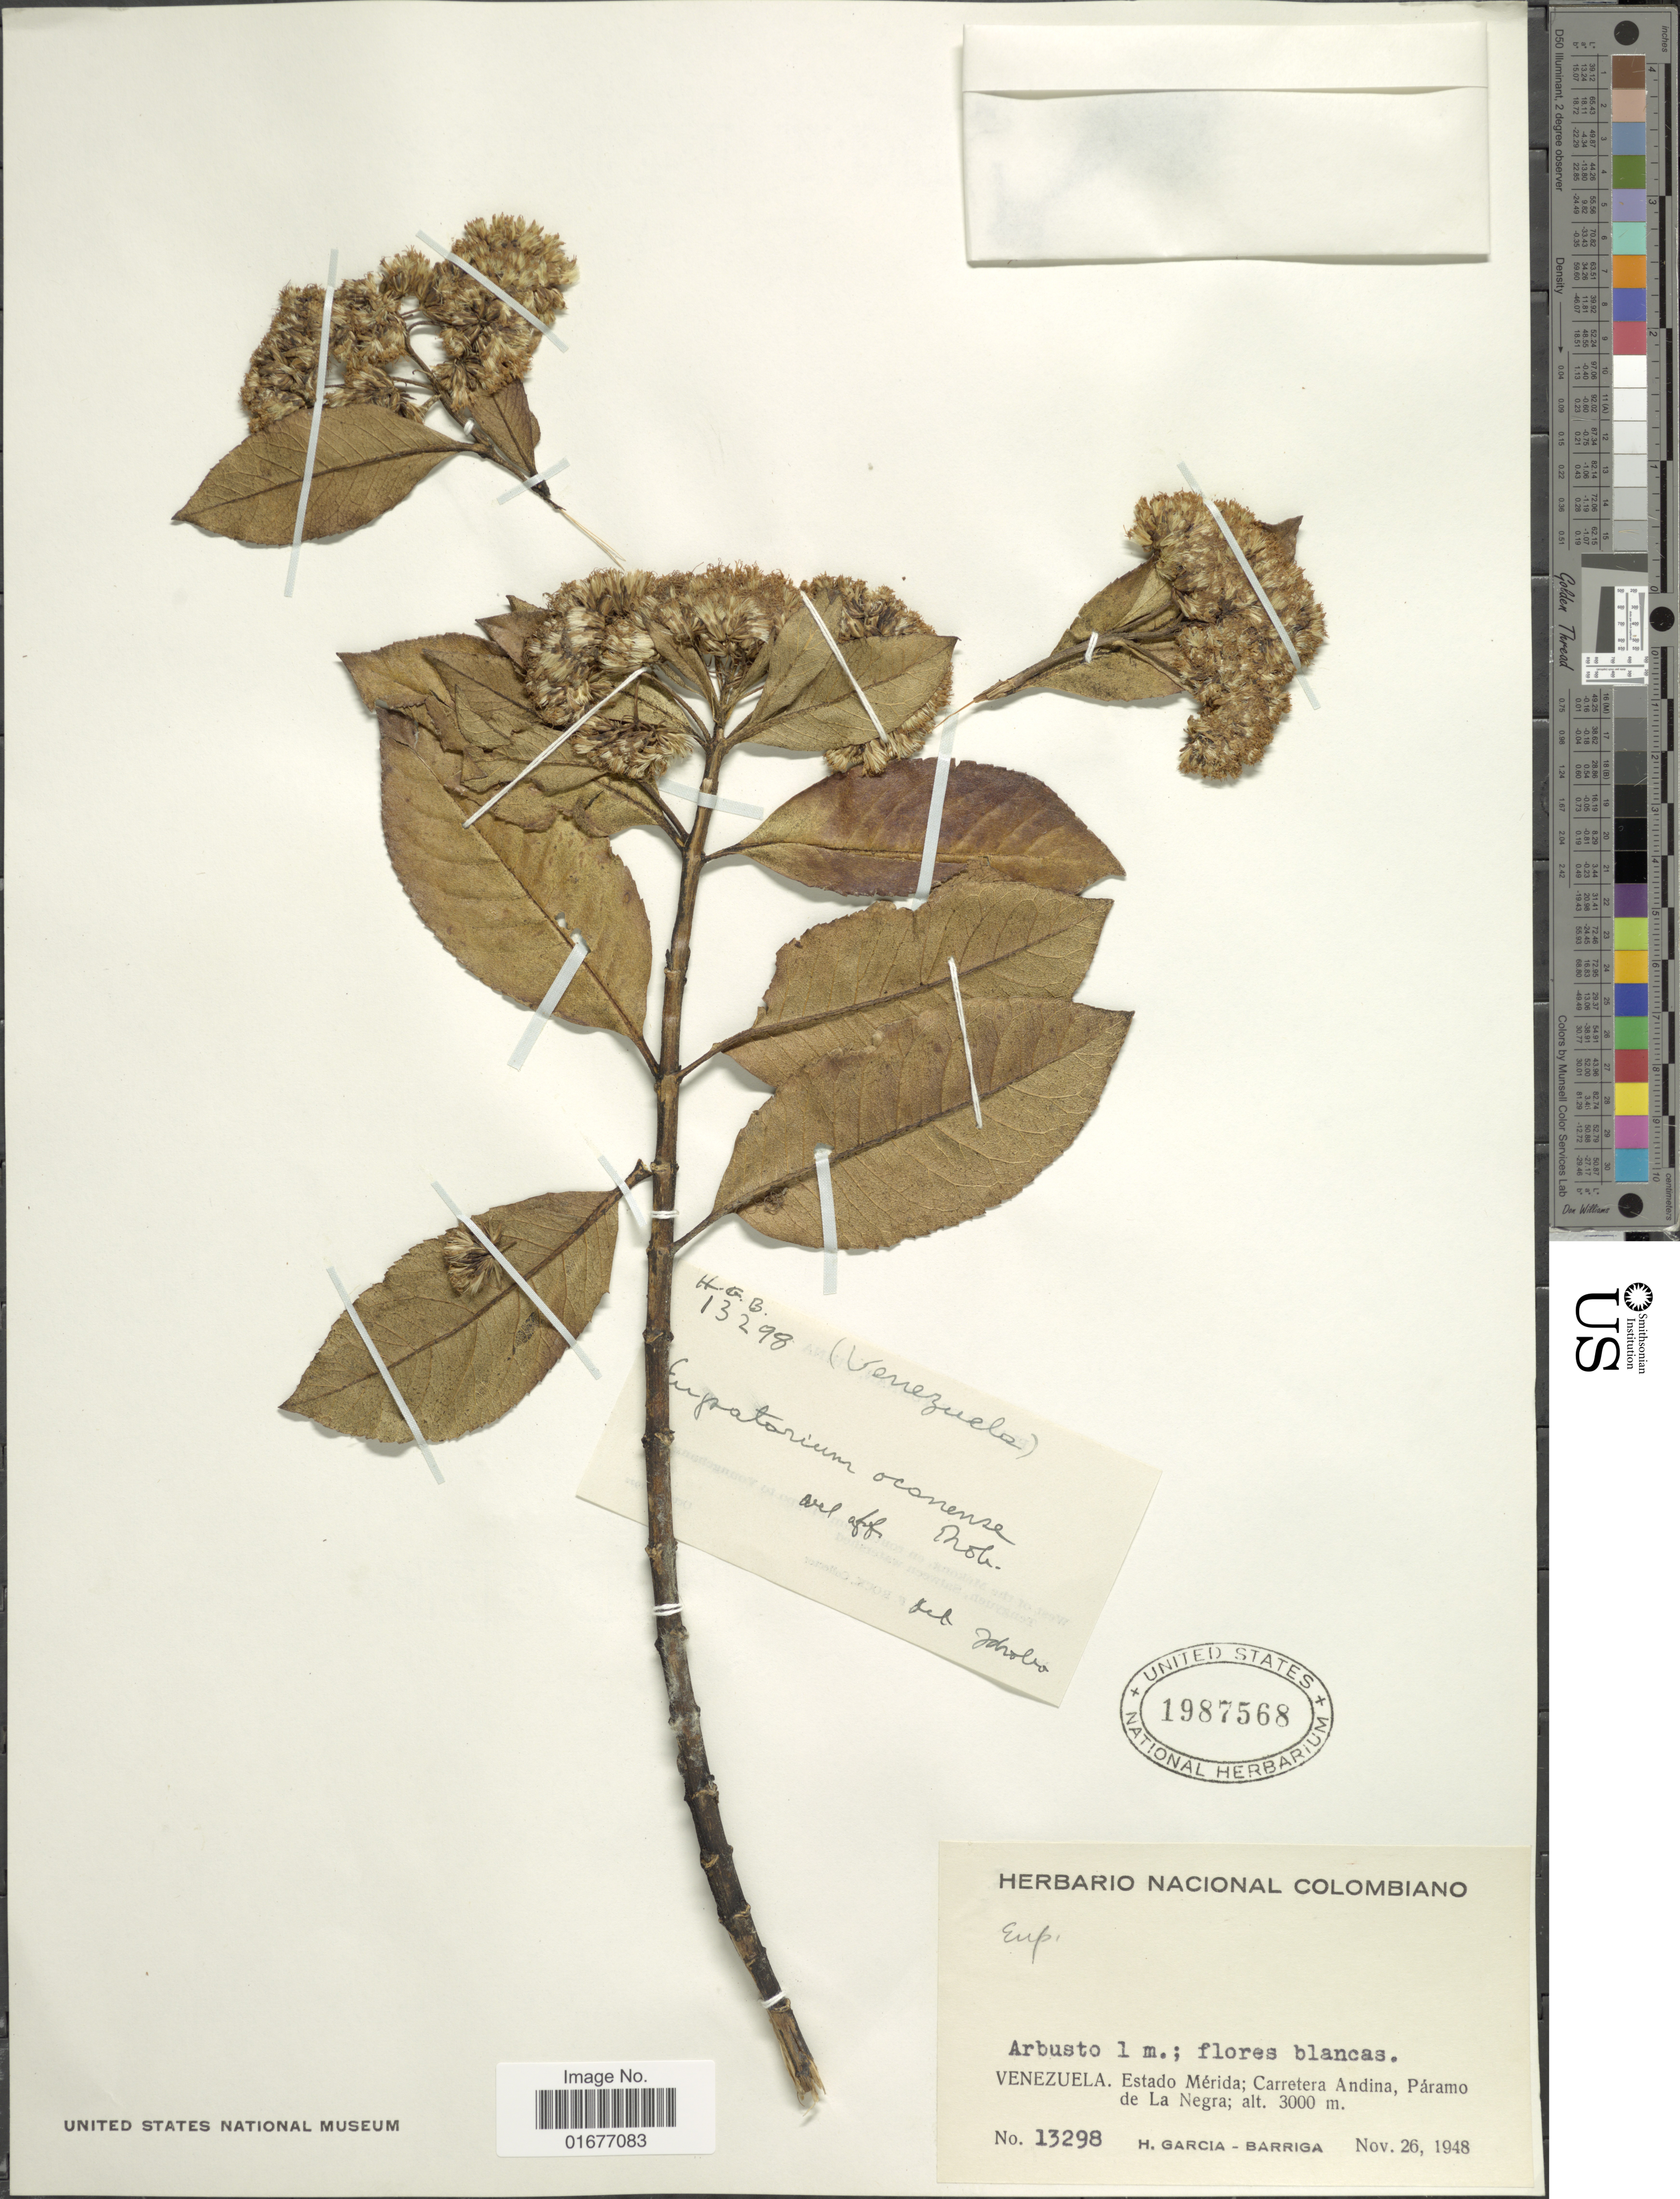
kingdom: Plantae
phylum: Tracheophyta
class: Magnoliopsida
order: Asterales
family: Asteraceae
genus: Ageratina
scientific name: Ageratina jahnii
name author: (B.L. Rob.) R.M. King & H. Rob.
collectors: H. García Barriga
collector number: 13298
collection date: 1948-11-26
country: Venezuela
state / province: Mérida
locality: Carretera Andina, Paramo de La Negra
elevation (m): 3000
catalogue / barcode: US 1987568